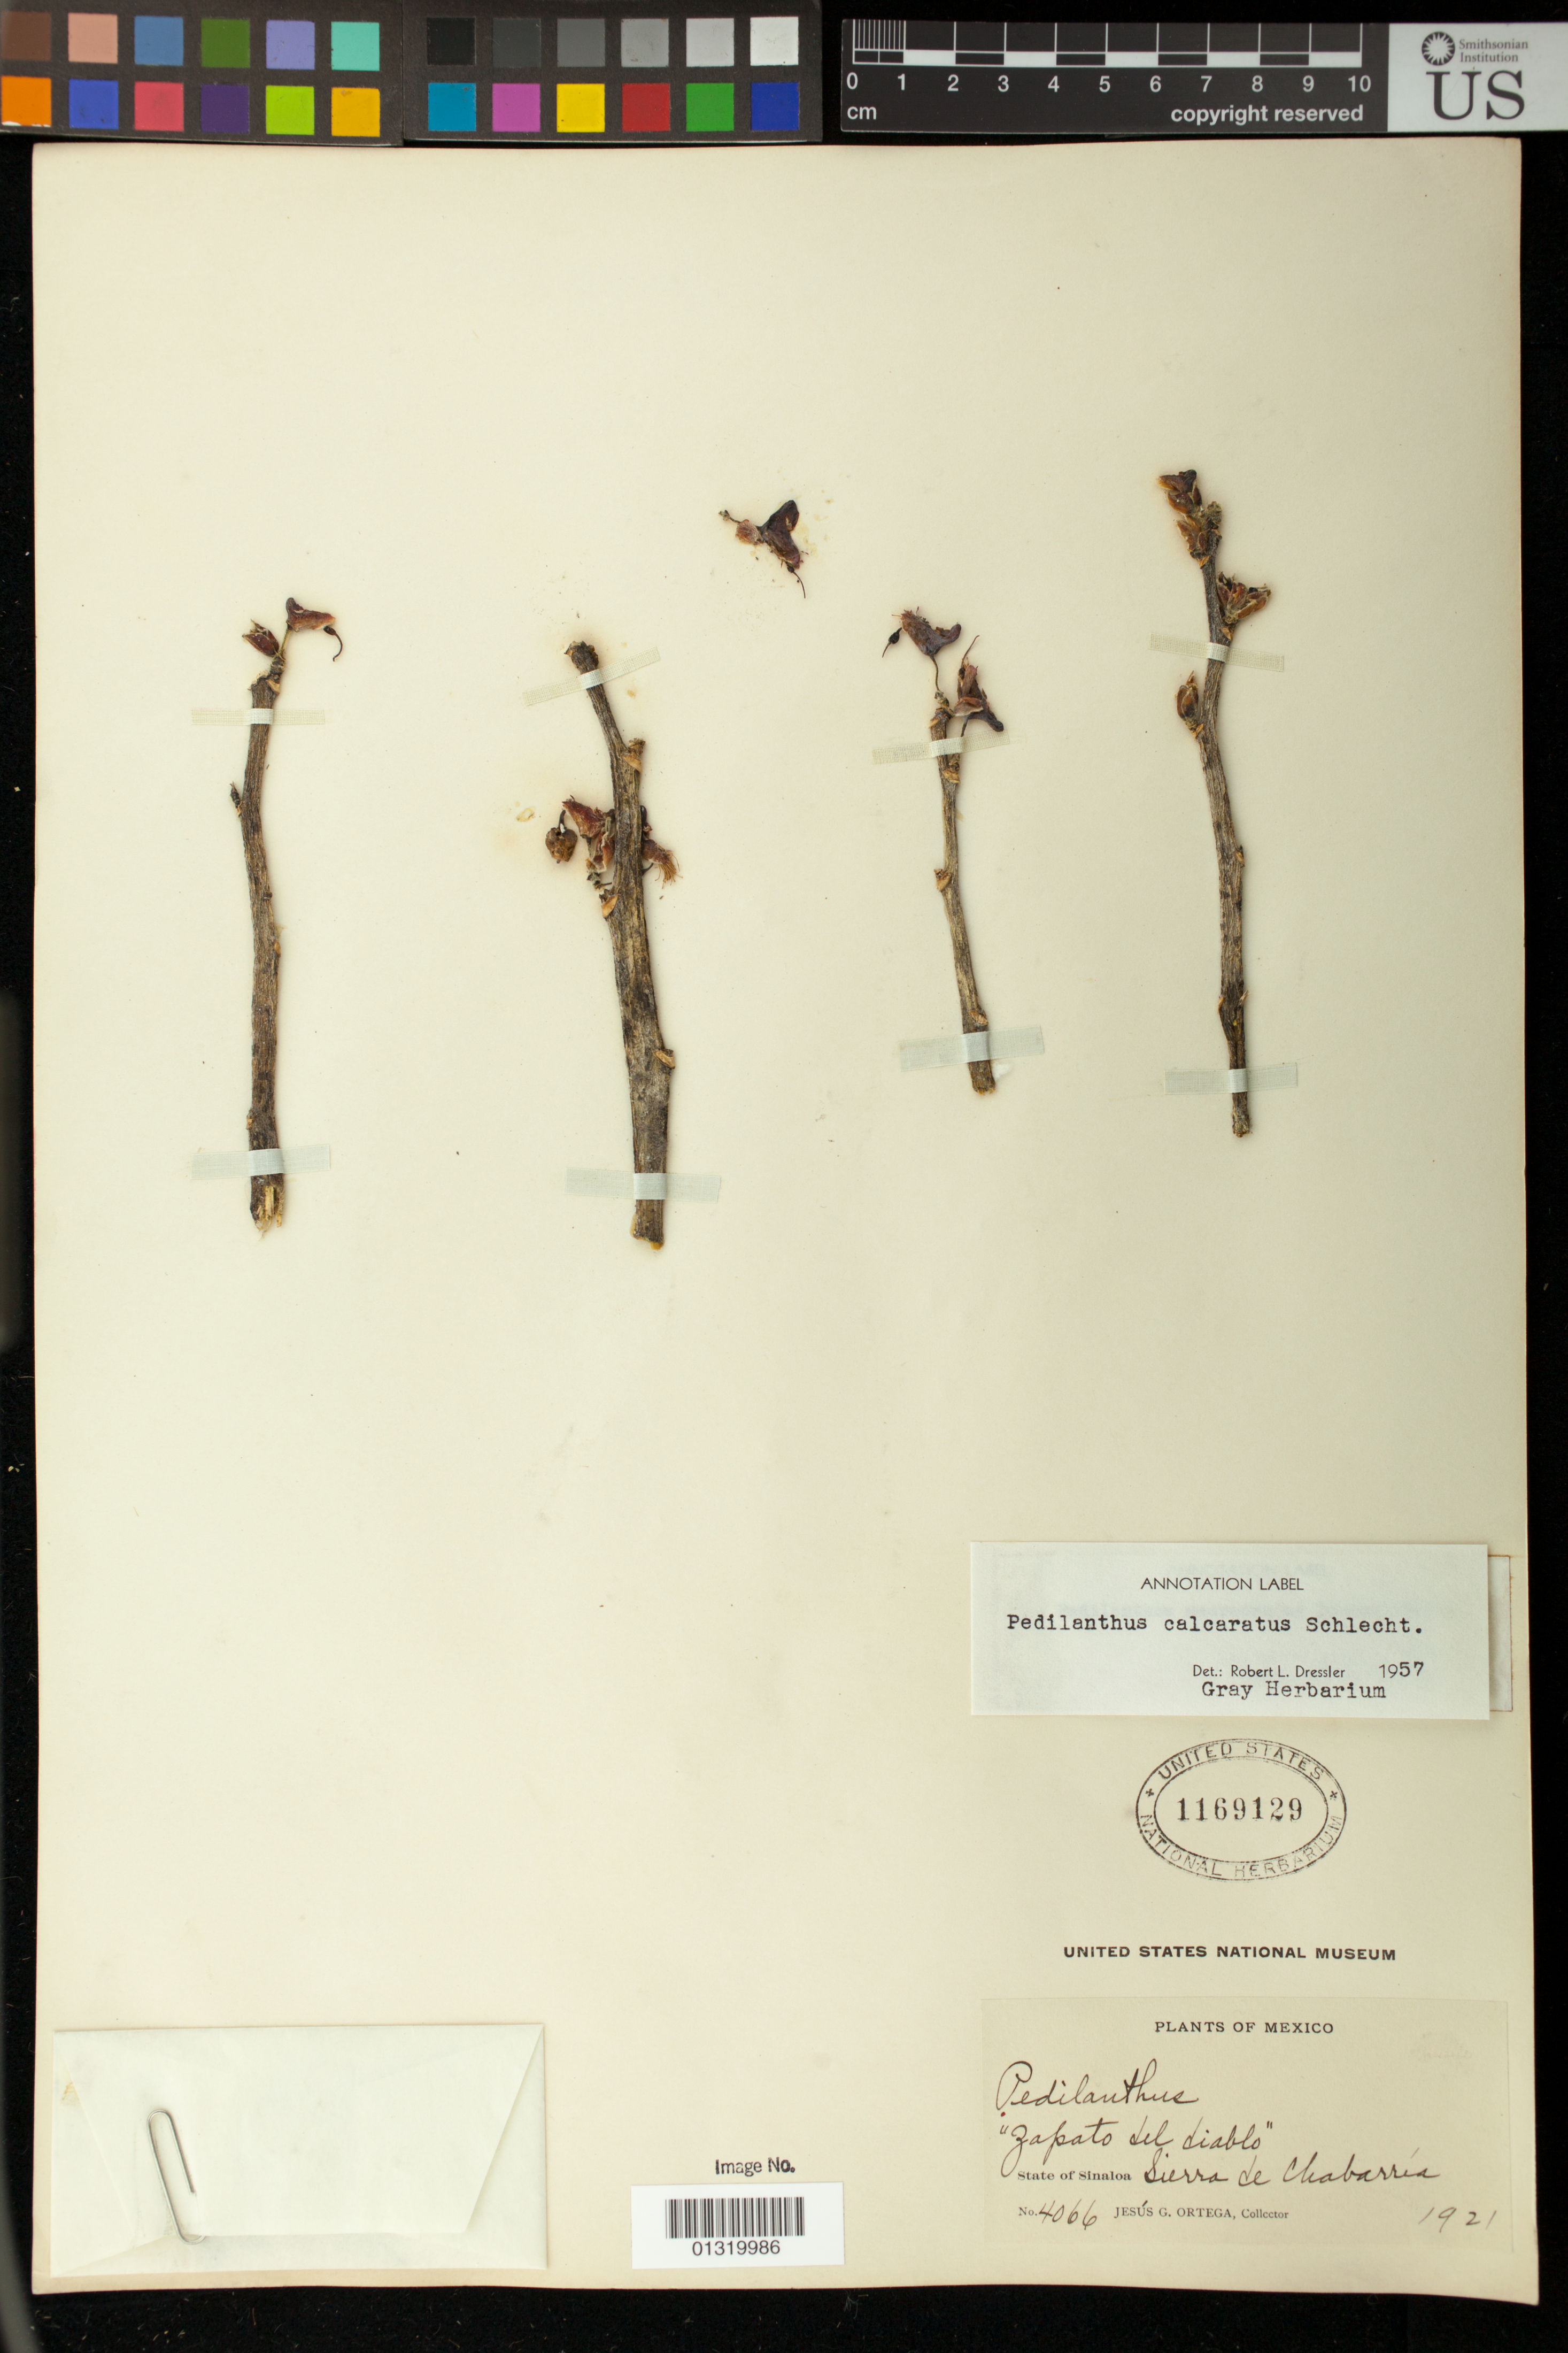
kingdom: Plantae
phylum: Tracheophyta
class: Magnoliopsida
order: Malpighiales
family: Euphorbiaceae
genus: Pedilanthus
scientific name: Pedilanthus calcaratus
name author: Schltdl.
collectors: J. Ortega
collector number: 4066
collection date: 1921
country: Mexico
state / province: Sinaloa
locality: Sierra de Chabarria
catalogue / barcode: US 1169129